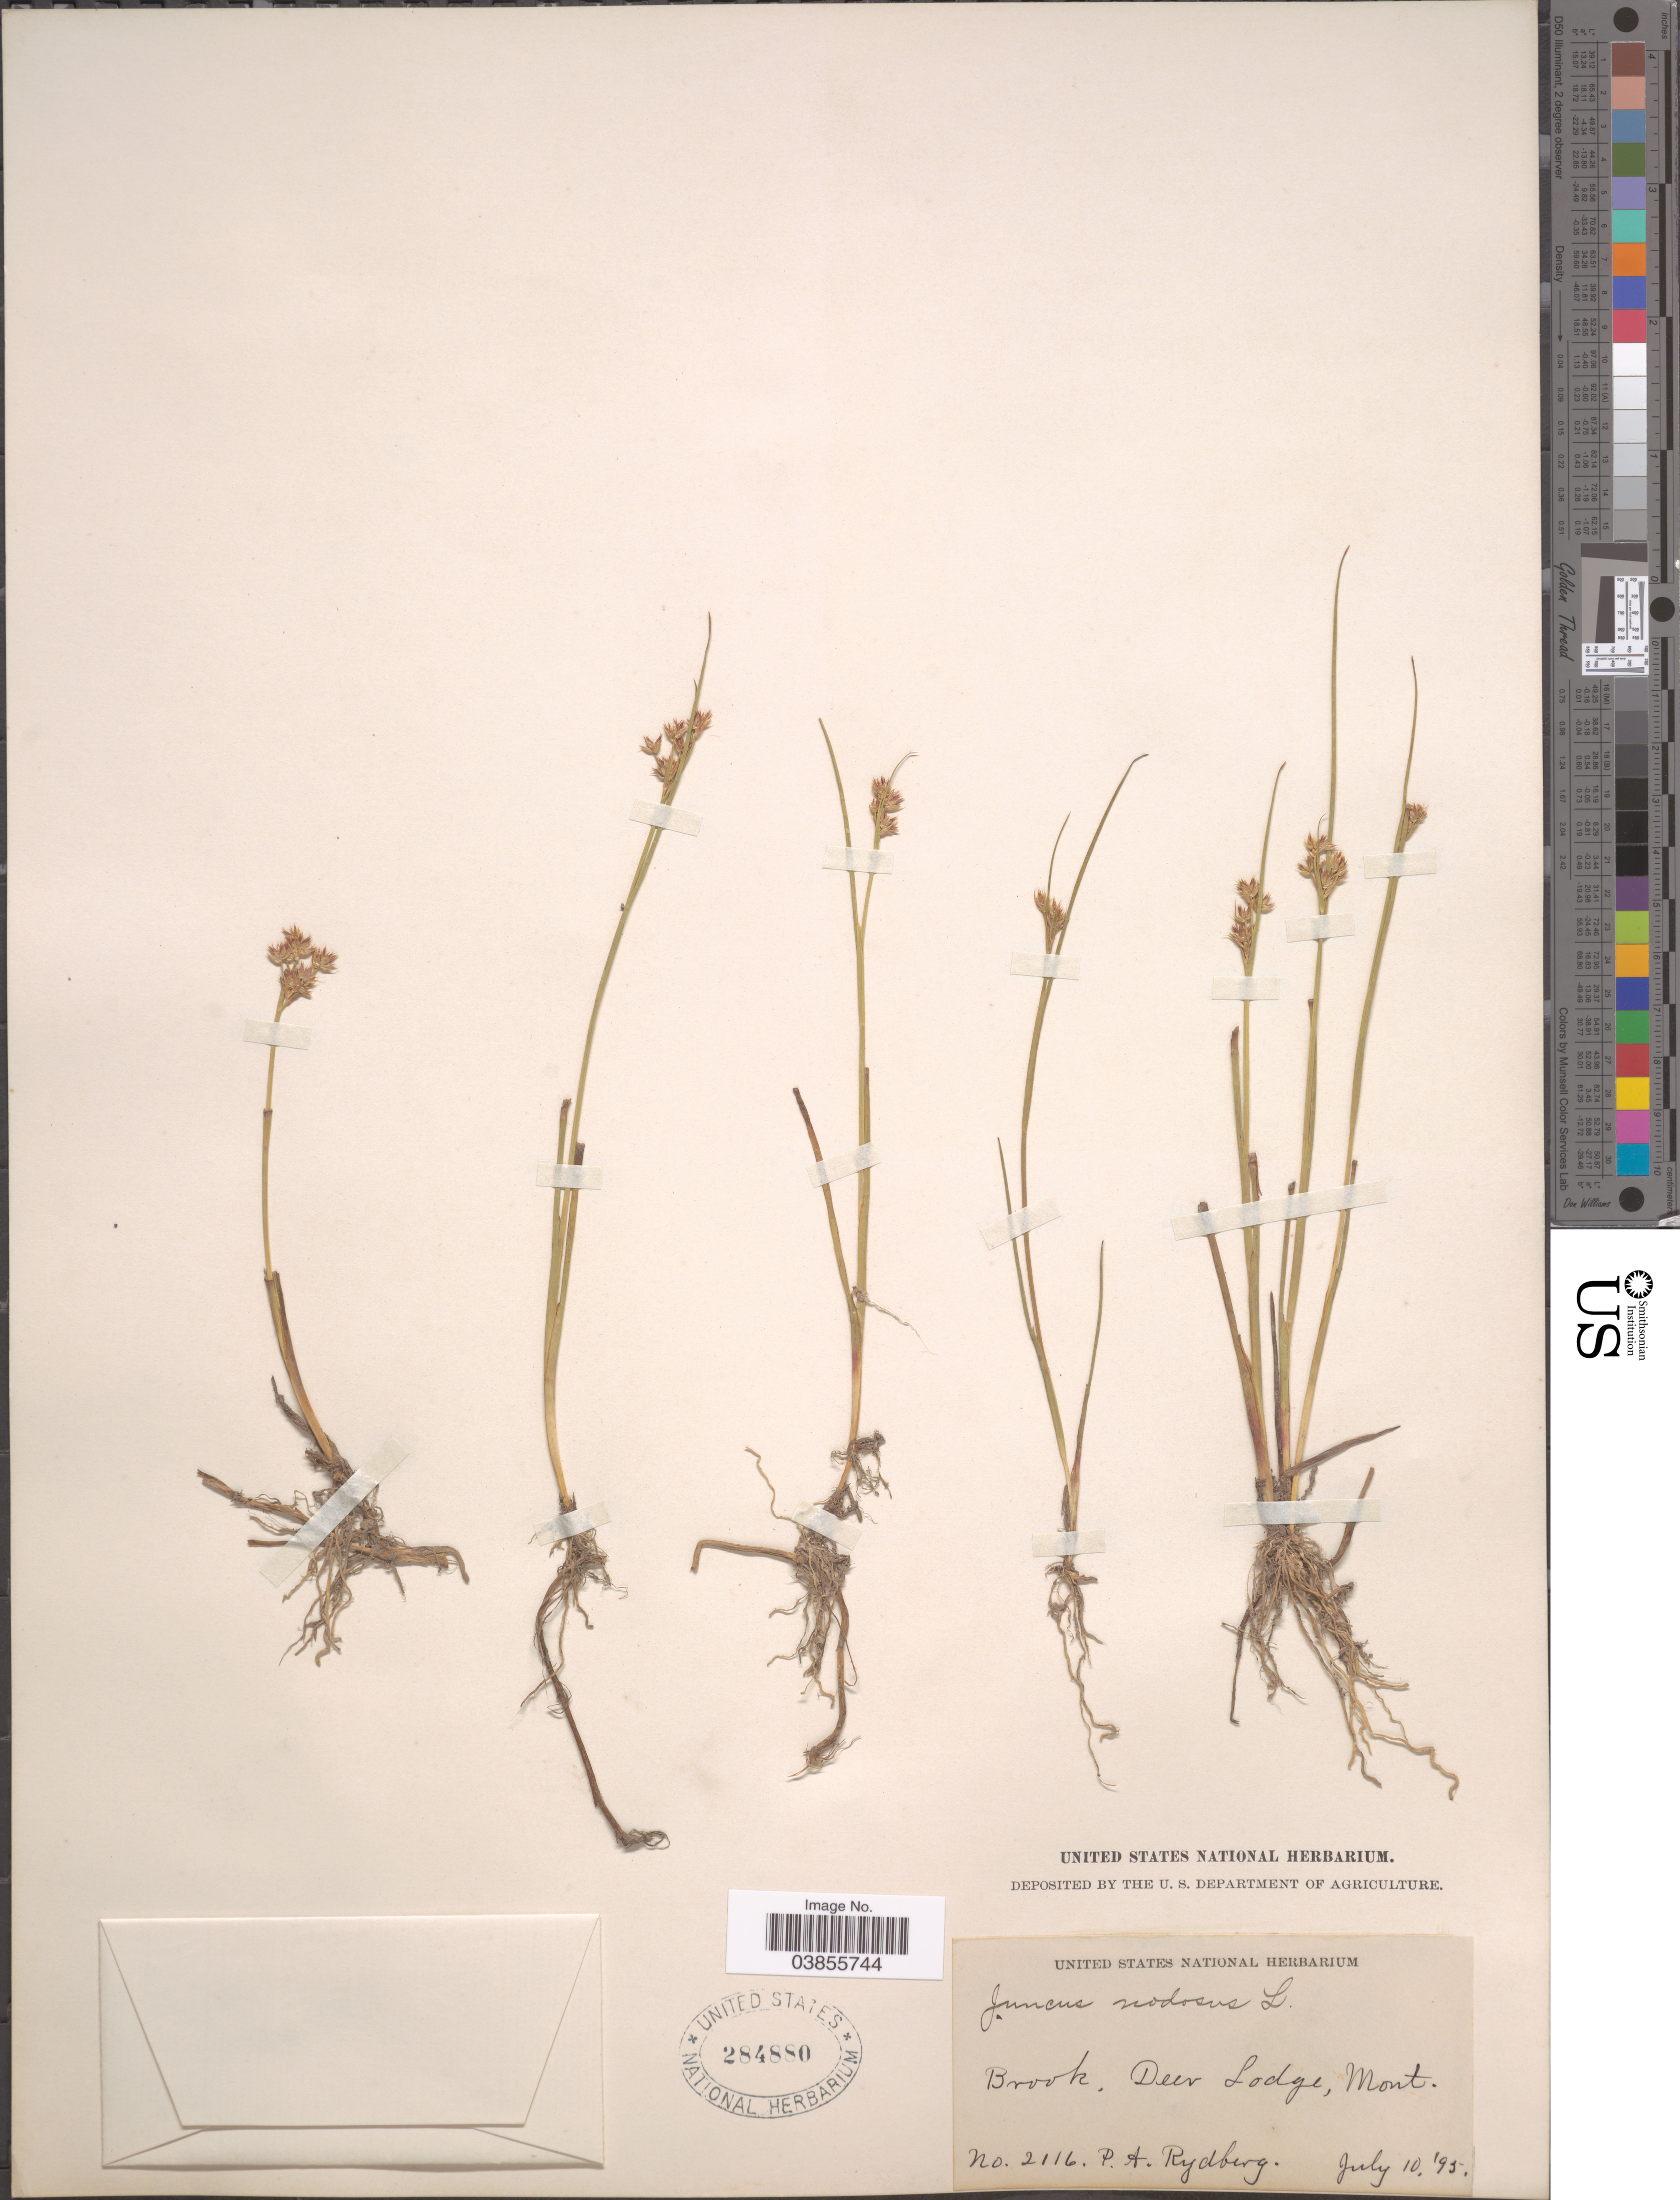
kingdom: Plantae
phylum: Tracheophyta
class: Liliopsida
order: Poales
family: Juncaceae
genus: Juncus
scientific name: Juncus nodosus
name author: L.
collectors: P. A. Rydberg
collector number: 2116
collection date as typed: Transcribed d/m/y: 10/7/95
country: United States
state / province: Montana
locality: Brook, Deer Lodge.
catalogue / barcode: US 284880